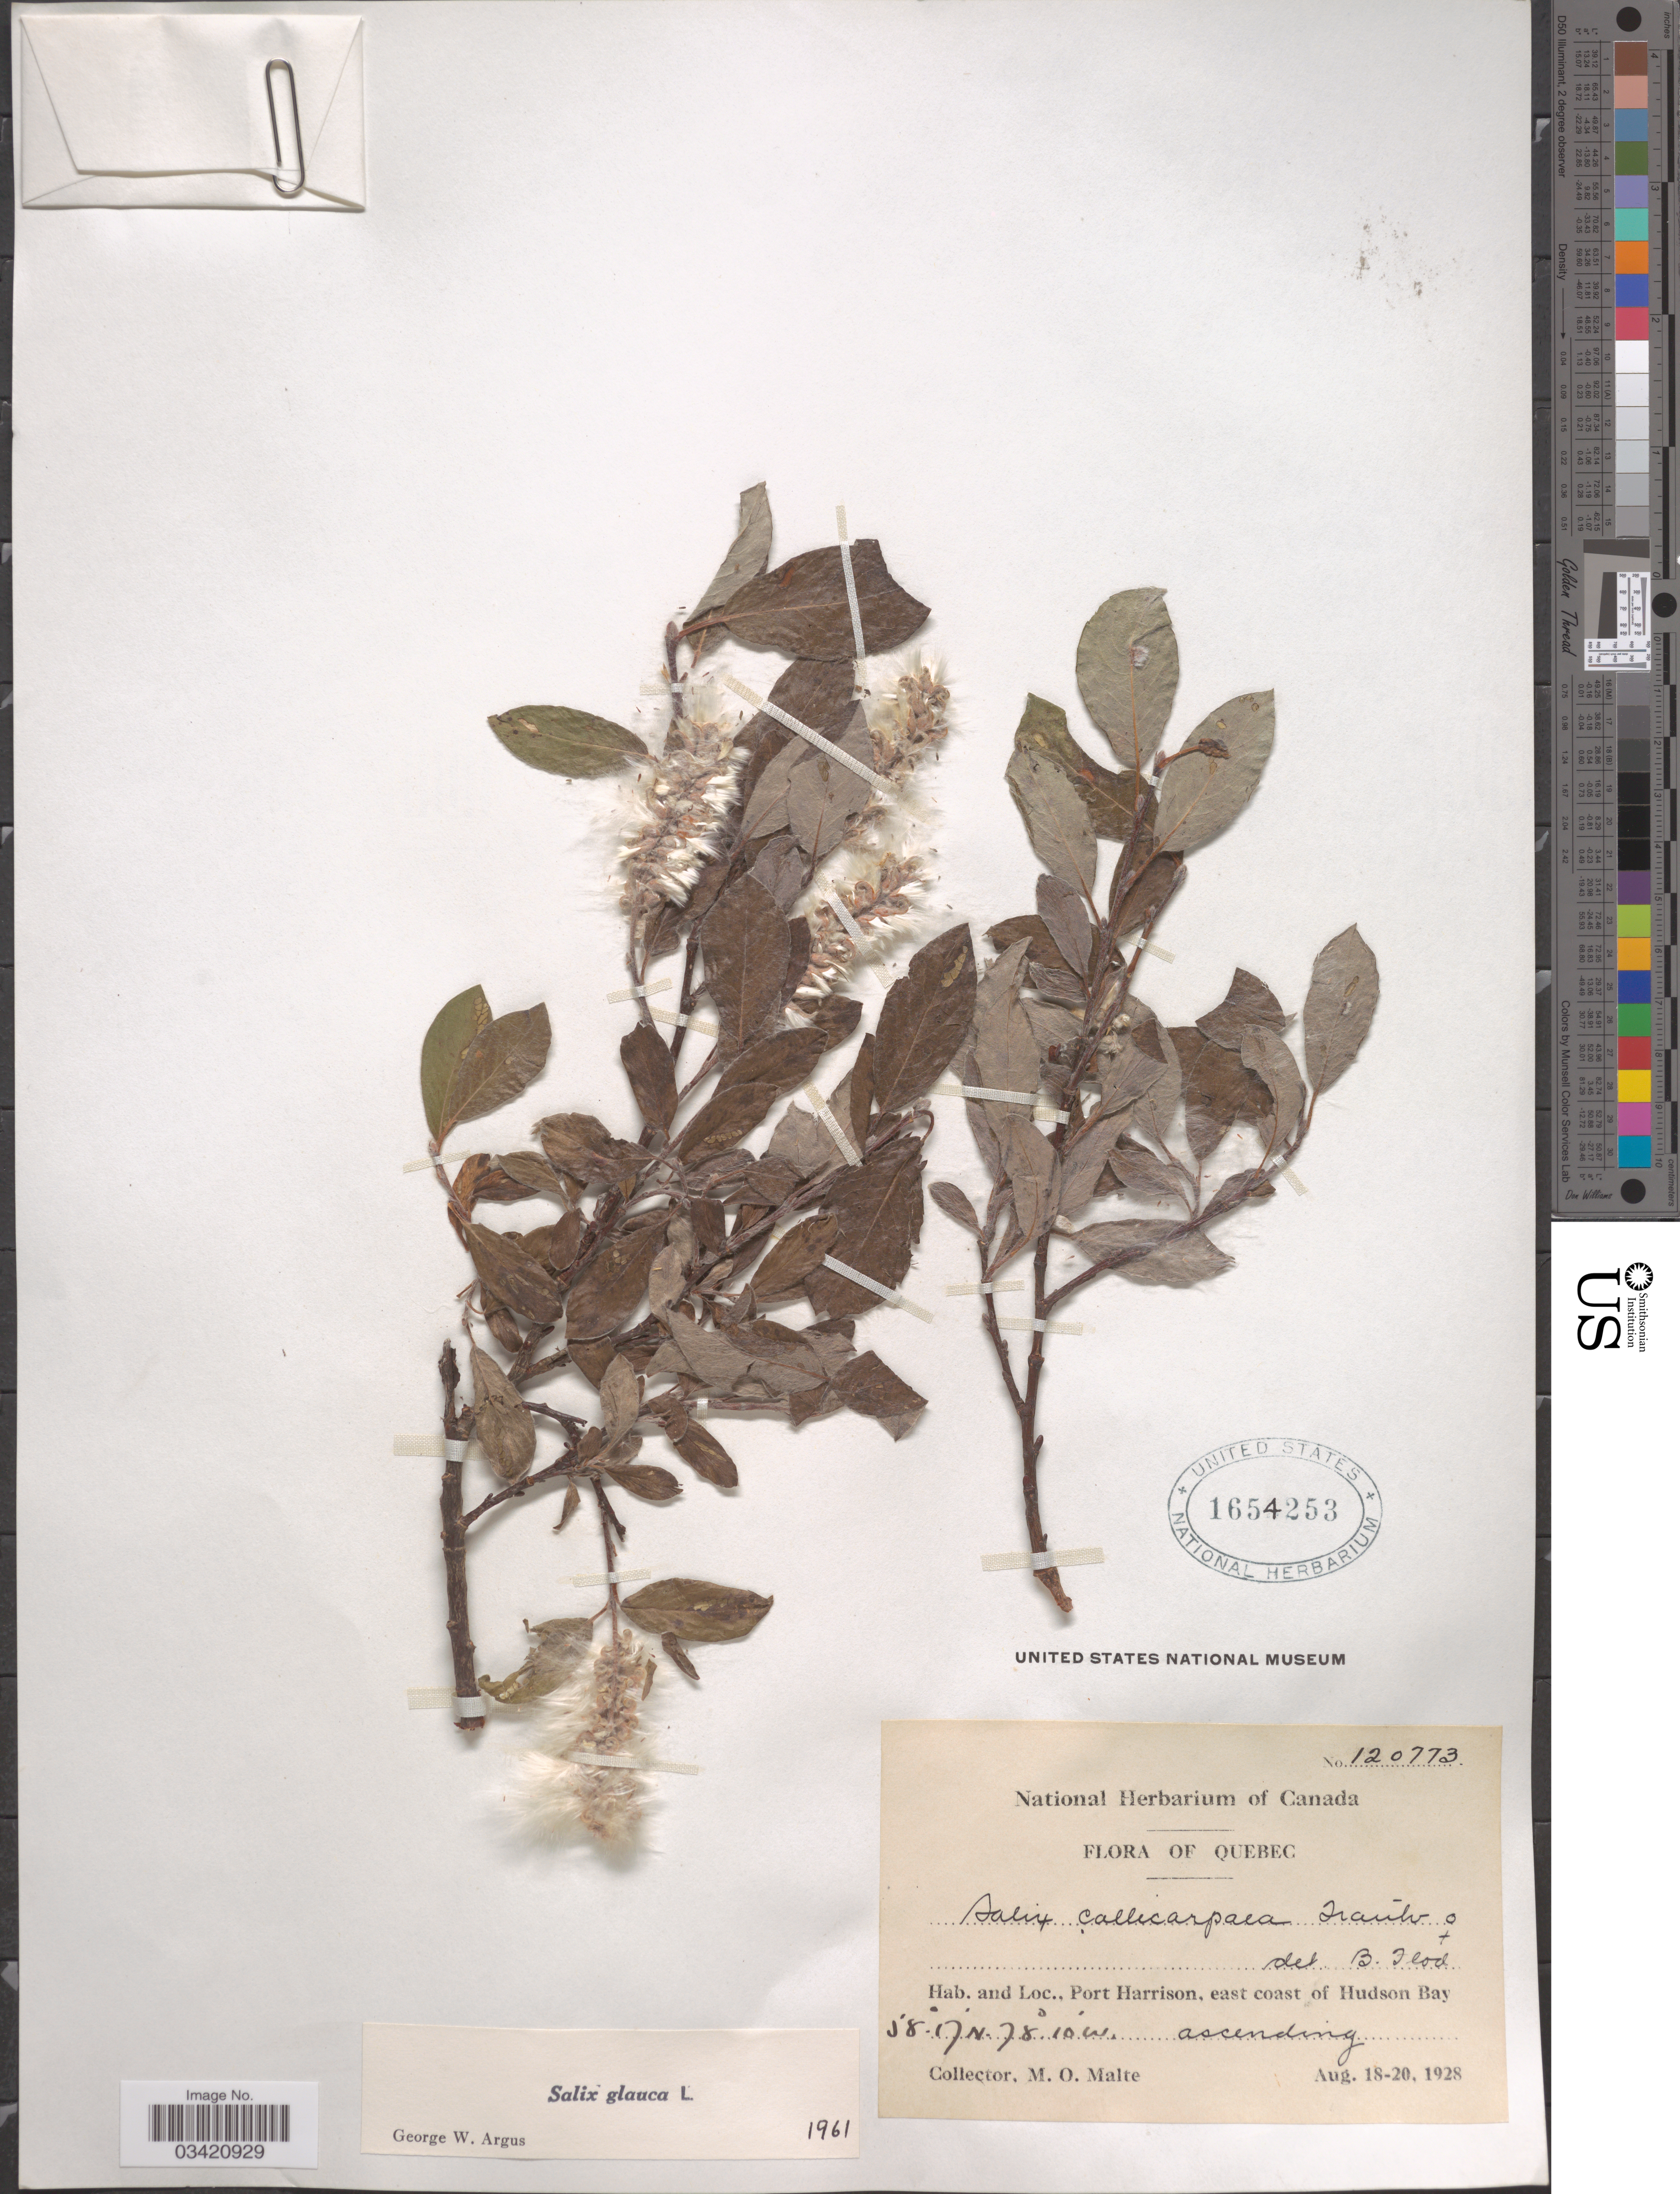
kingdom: Plantae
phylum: Tracheophyta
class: Magnoliopsida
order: Malpighiales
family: Salicaceae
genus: Salix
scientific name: Salix glauca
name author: L.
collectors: M. O. Malte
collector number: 120773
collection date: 1928-08-18/1928-08-20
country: Canada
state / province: Quebec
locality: Port Harrison, east coast of Hudson Bay.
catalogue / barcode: US 1654253